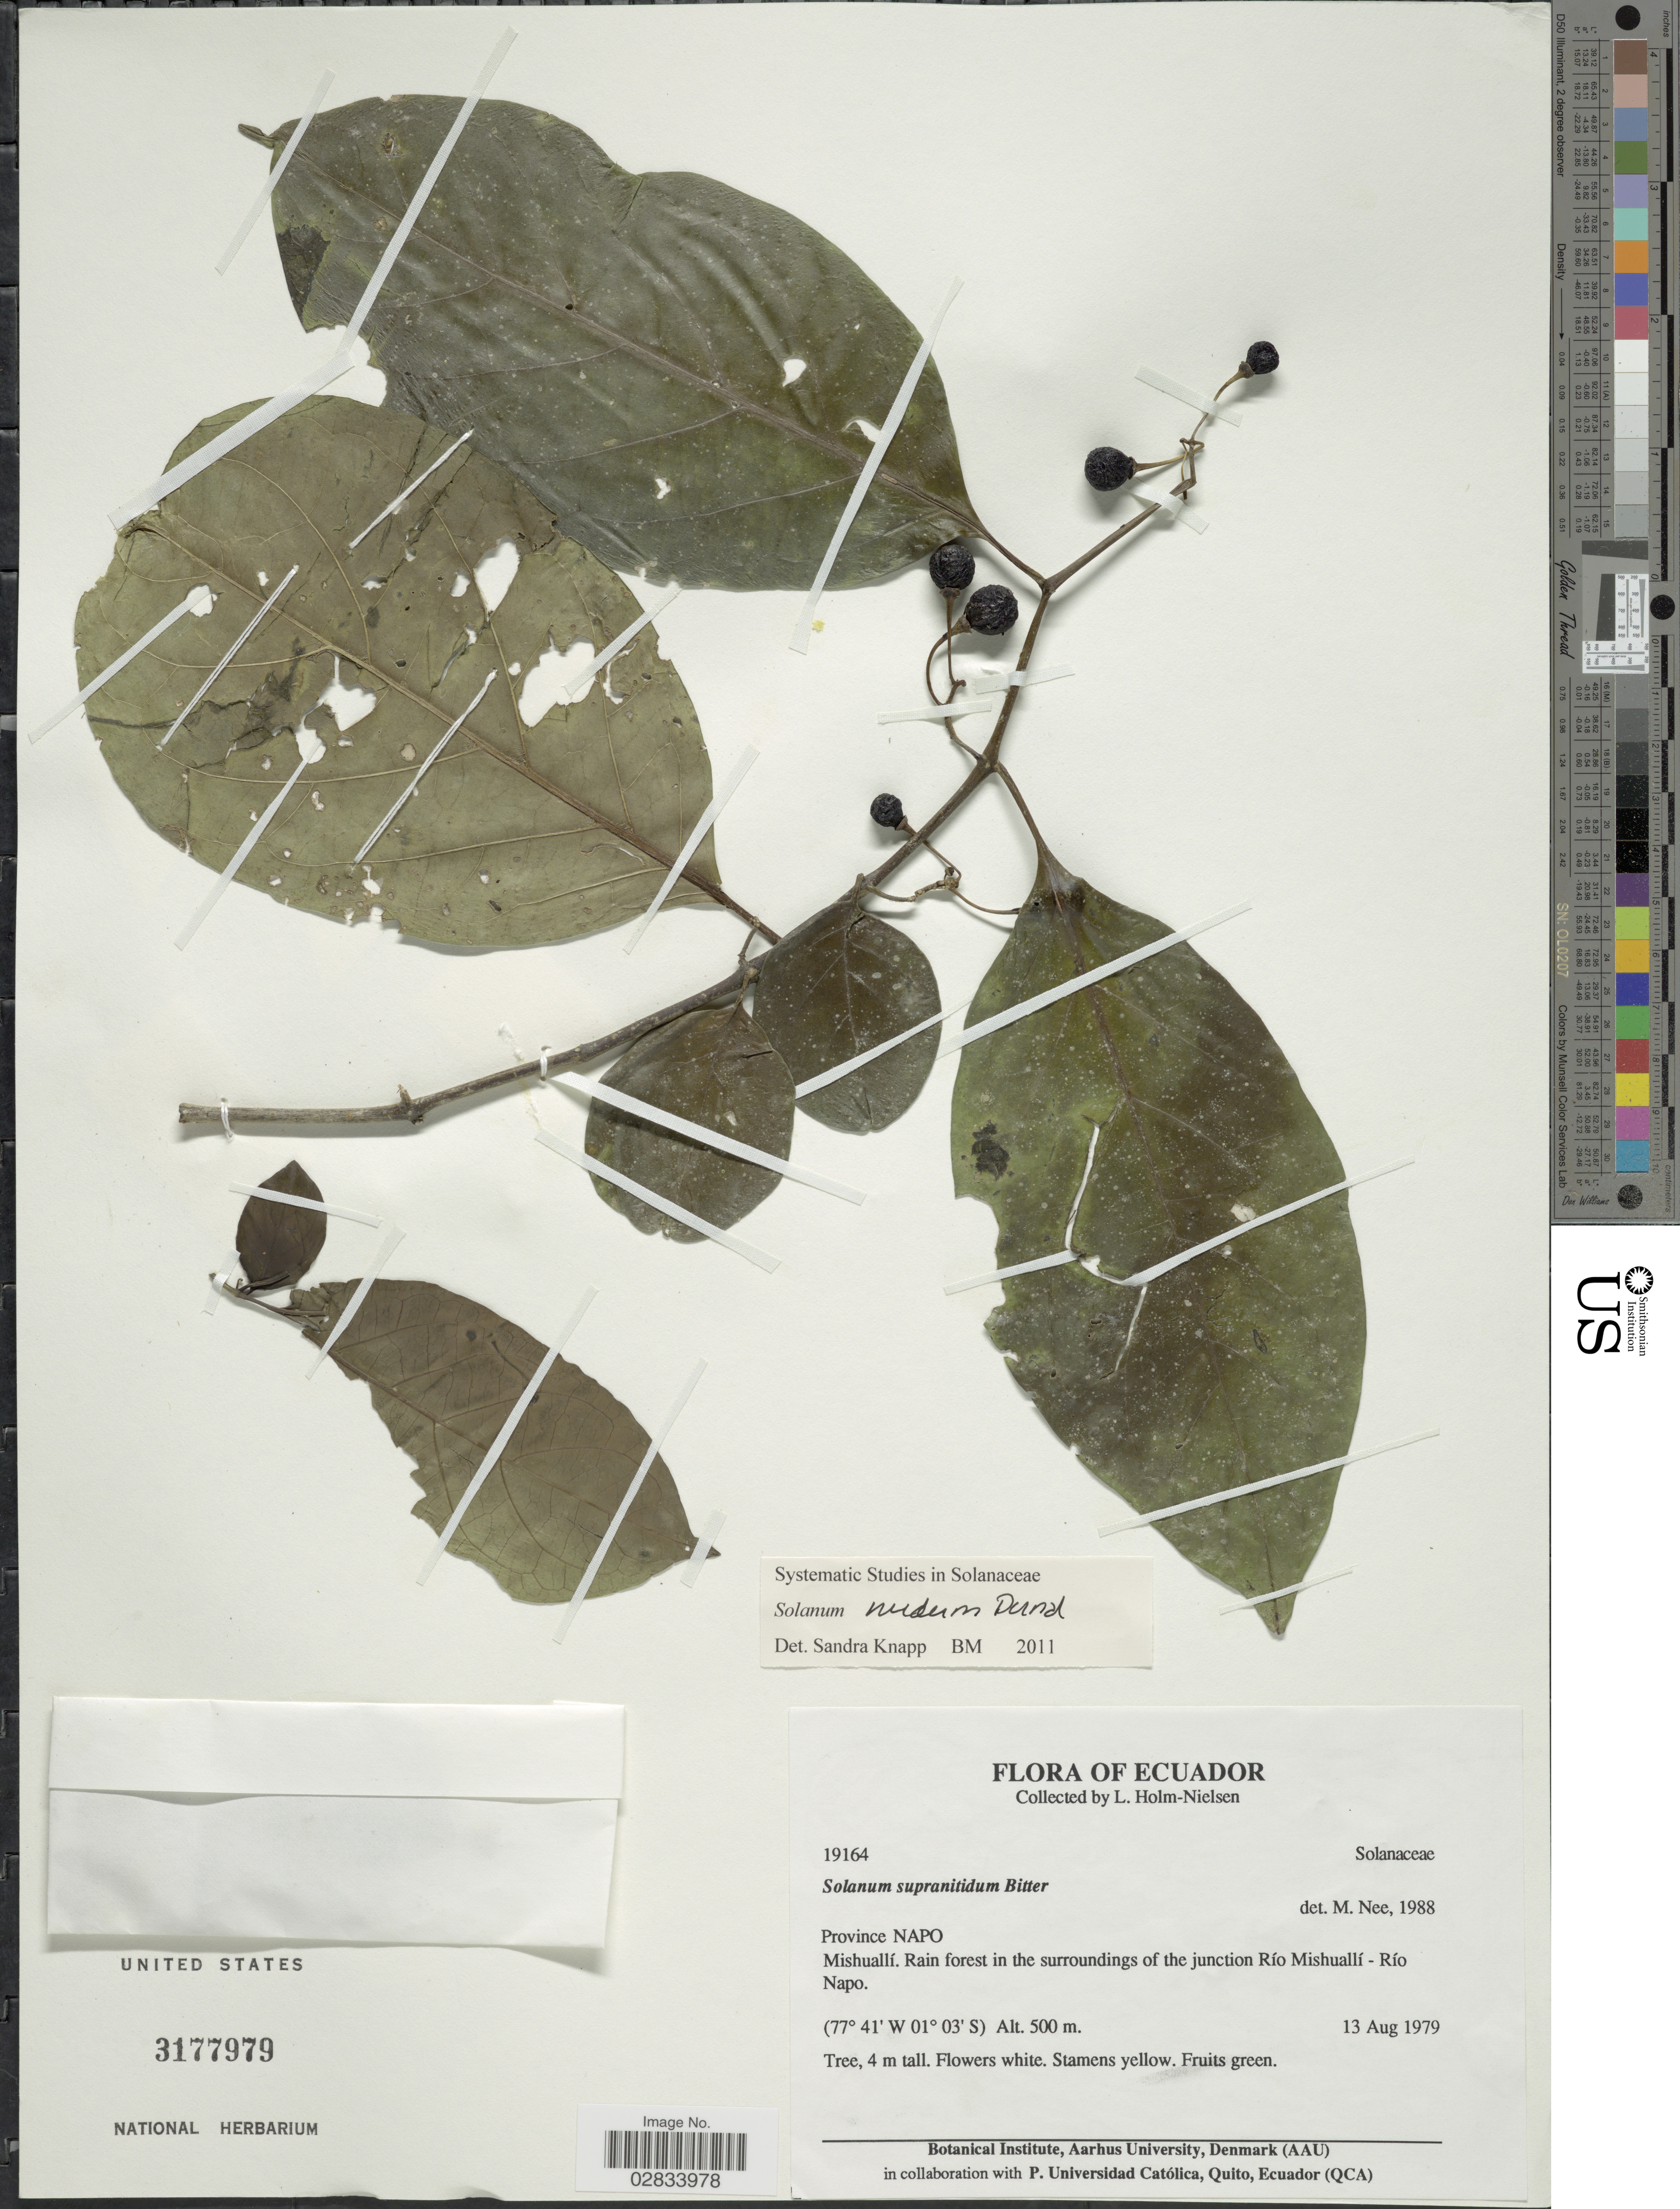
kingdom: Plantae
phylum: Tracheophyta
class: Magnoliopsida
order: Solanales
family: Solanaceae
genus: Solanum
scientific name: Solanum nudum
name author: Dunal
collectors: L. Holm-Nielsen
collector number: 19164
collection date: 1979-08-13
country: Ecuador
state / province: Napo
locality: Province Napo, Mishuallí, Rain forest in the surroundings of the junction Río Mishuallí - Río Napo.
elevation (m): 500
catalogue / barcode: US 3177979